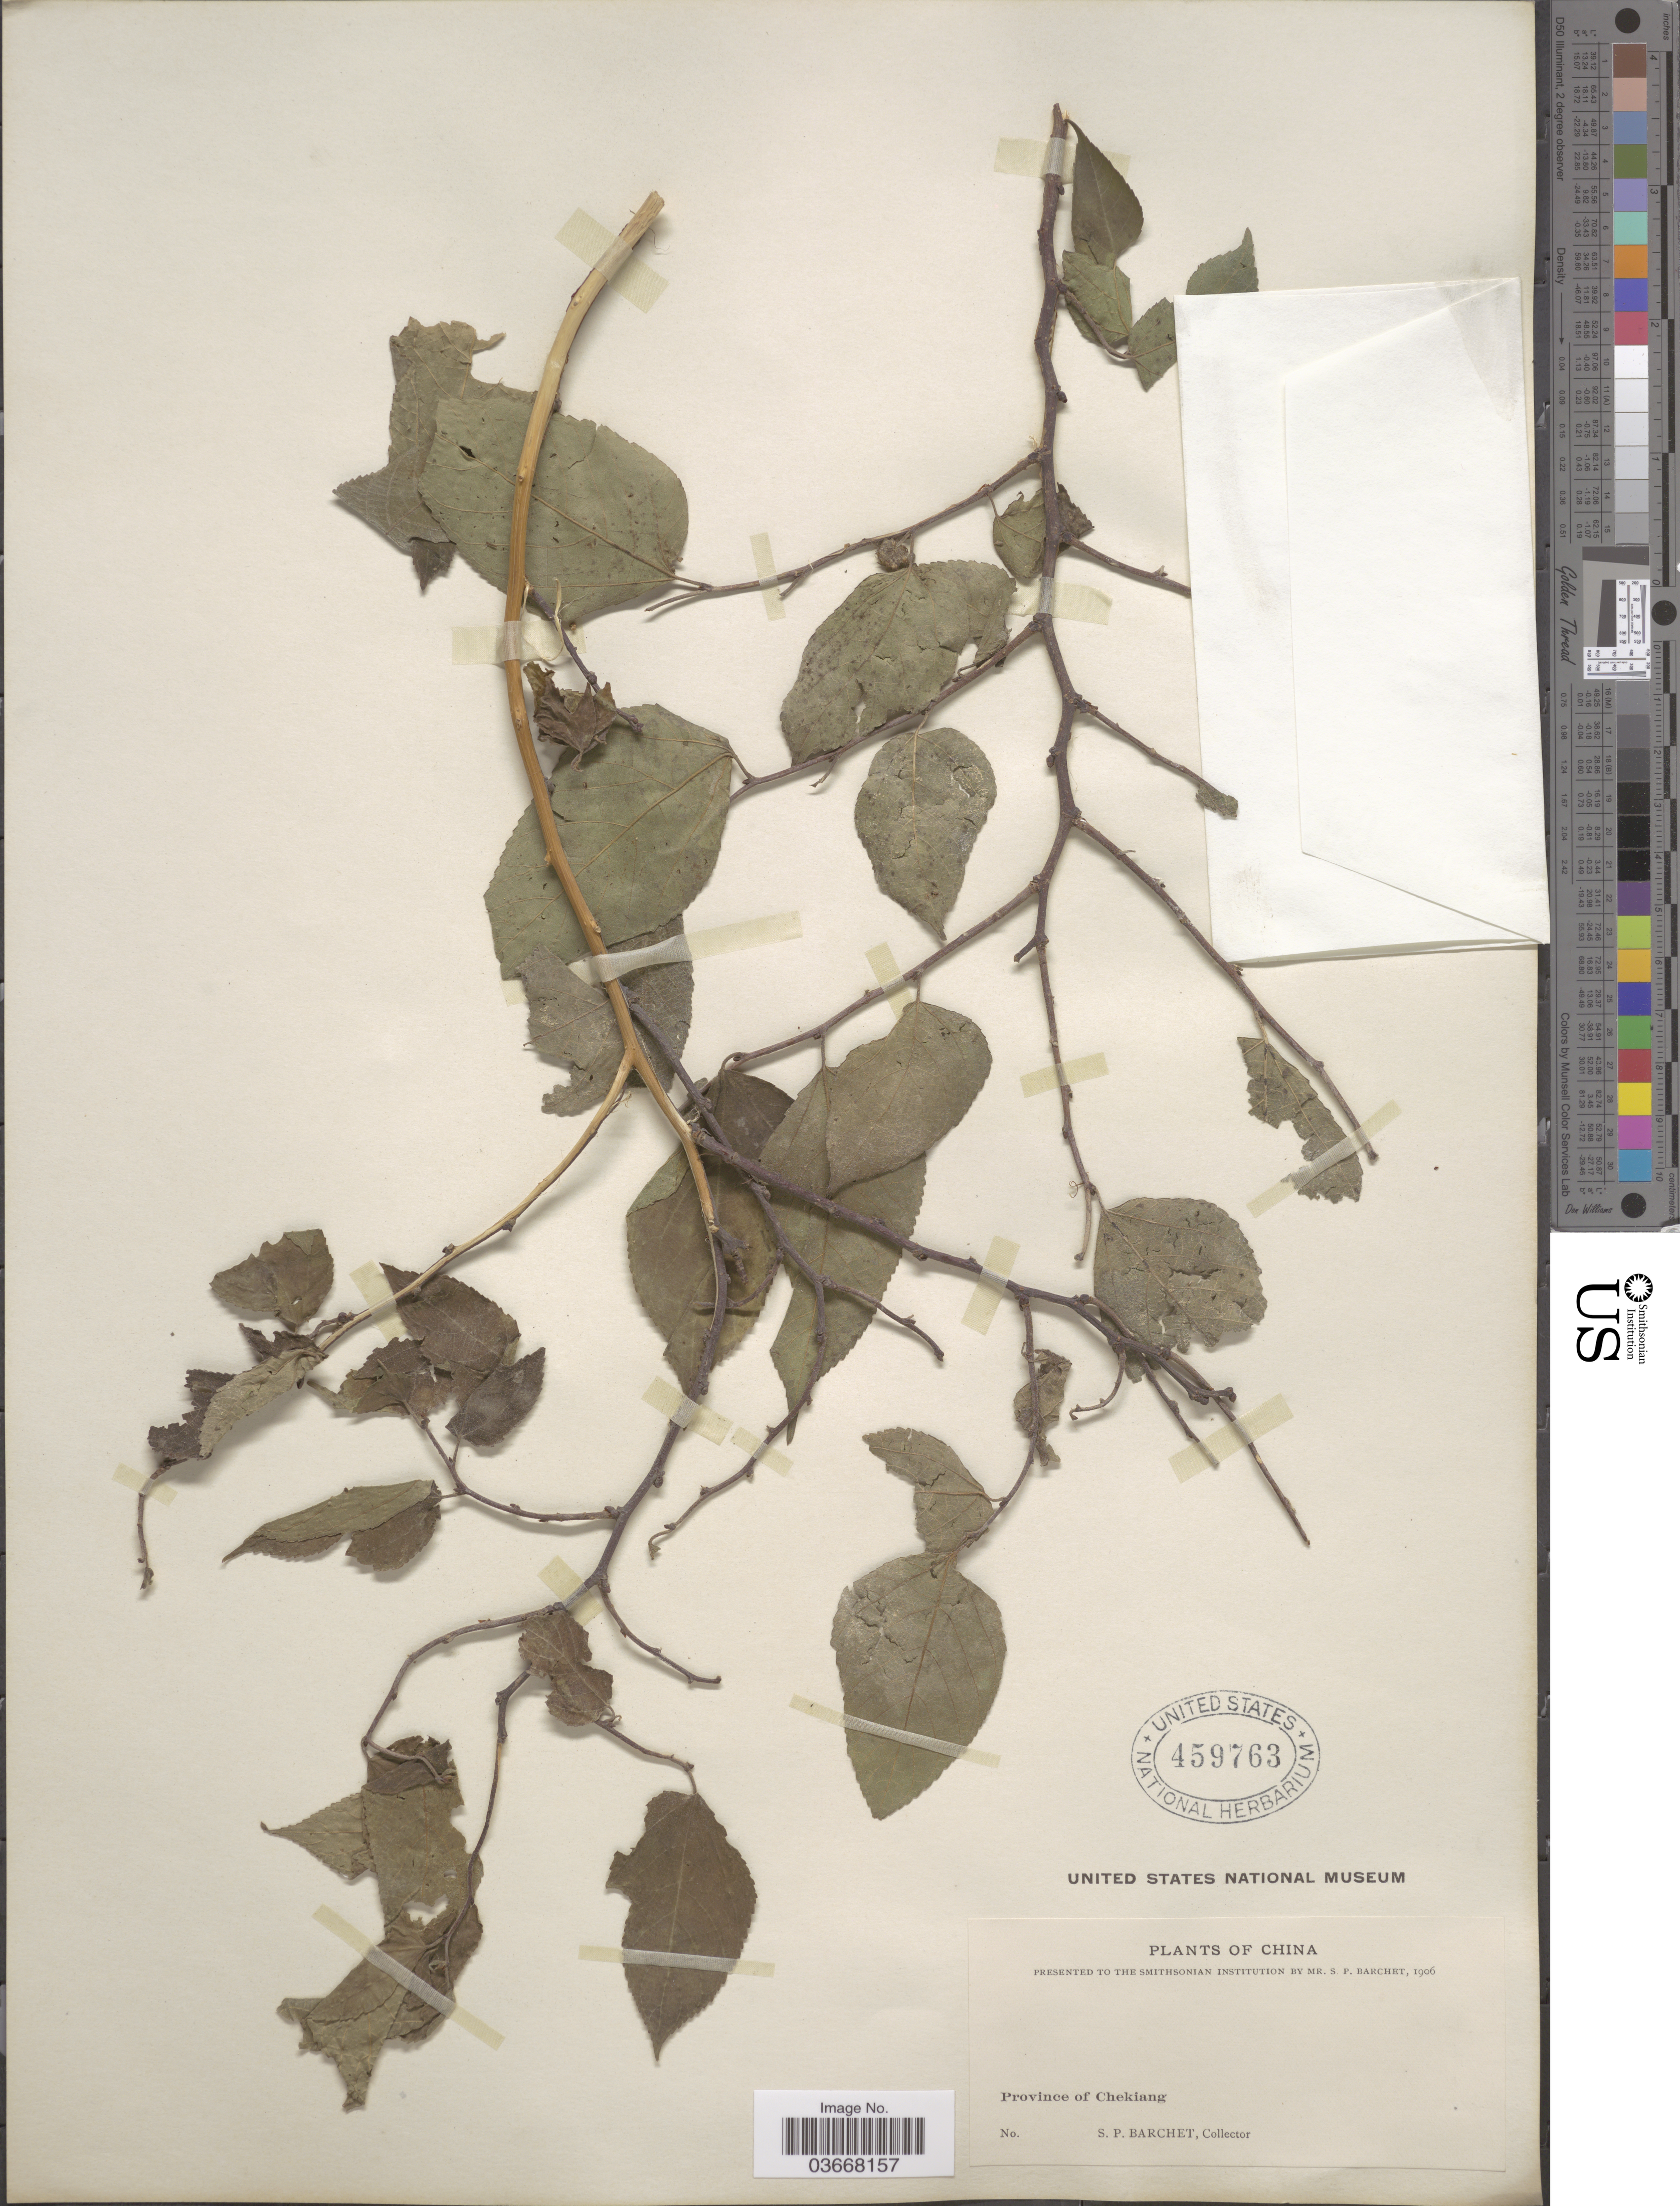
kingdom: Plantae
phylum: Tracheophyta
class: Magnoliopsida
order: Rosales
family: Moraceae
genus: Broussonetia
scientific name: Broussonetia kaempferi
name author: Siebold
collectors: S. P. Barchet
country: China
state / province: Zhejiang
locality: Province of Chekiang.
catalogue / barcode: US 459763